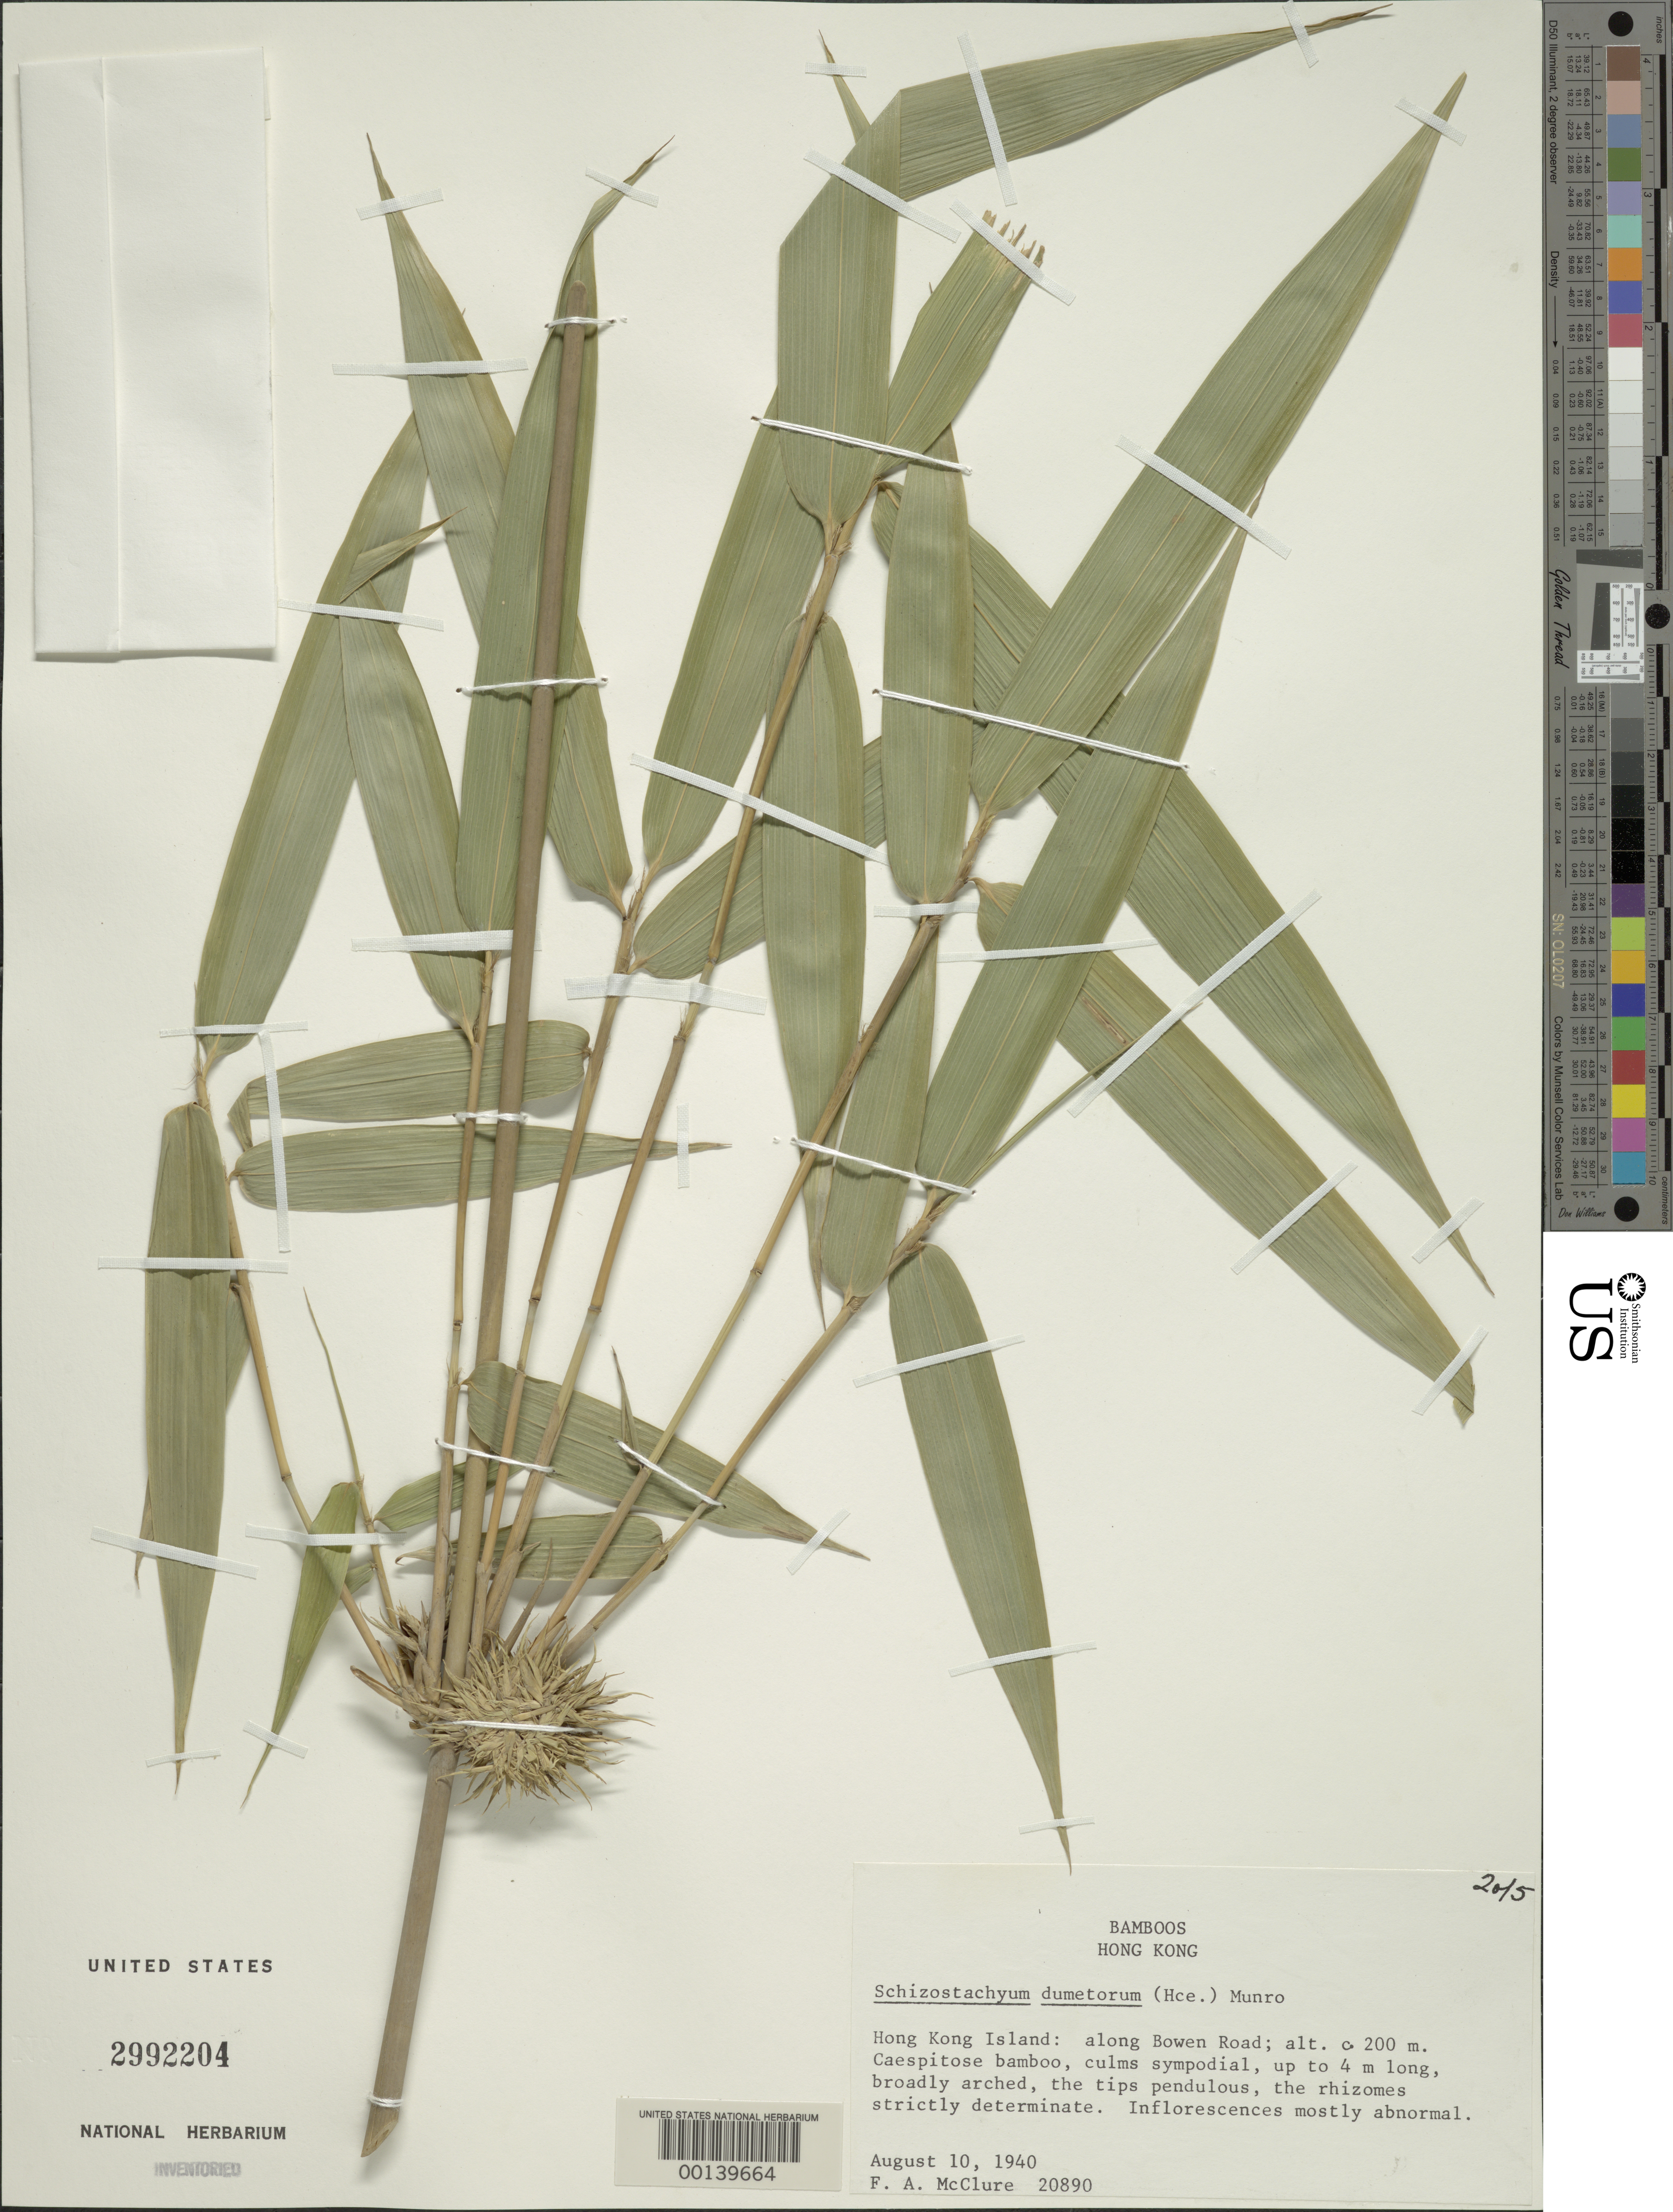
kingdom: Plantae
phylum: Tracheophyta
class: Liliopsida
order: Poales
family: Poaceae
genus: Schizostachyum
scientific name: Schizostachyum dumetorum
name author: (Hance) Munro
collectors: F. A. McClure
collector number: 20890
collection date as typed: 10 Aug 1940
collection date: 1940-08-10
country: China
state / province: Hong Kong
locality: Hong kong isl., bowen rd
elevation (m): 200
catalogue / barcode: US 2992204